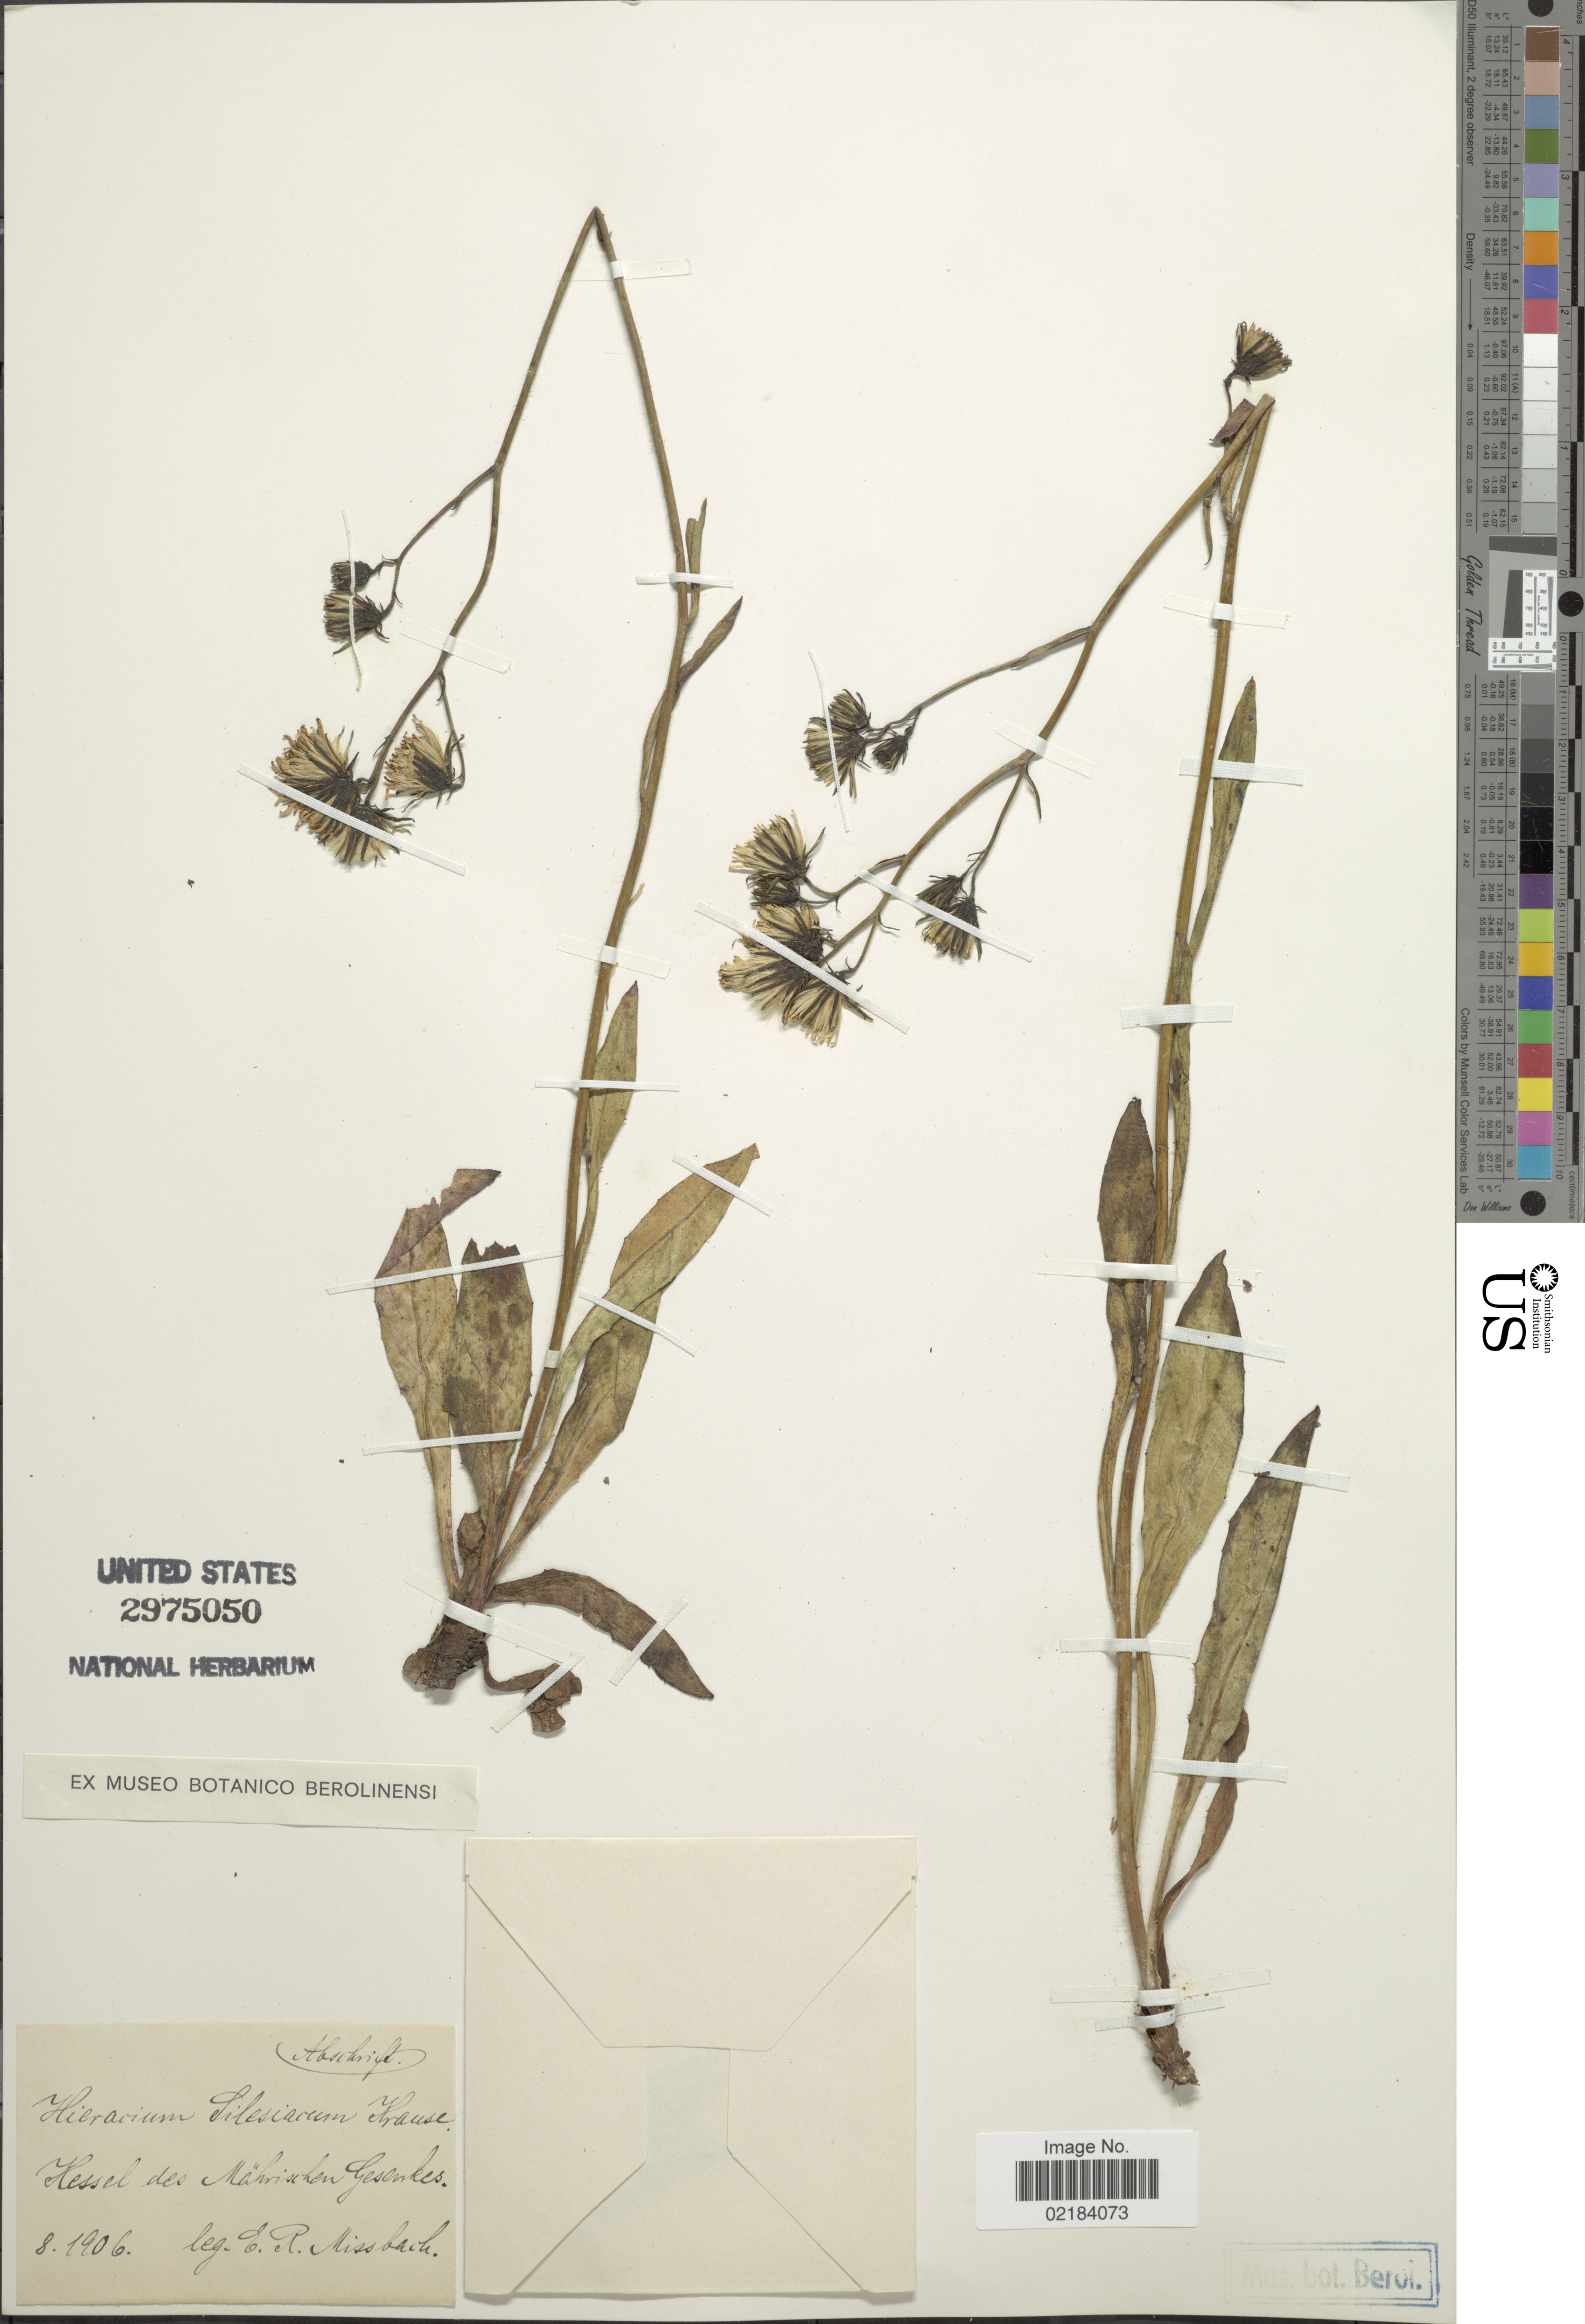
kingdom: Plantae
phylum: Tracheophyta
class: Magnoliopsida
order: Asterales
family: Asteraceae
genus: Hieracium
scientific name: Hieracium silesiacum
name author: E. Krause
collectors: E. Missbach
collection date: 1906-08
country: Czechia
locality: Hessel des Mährischen Gesenkes [interpreted]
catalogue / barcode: US 2975050